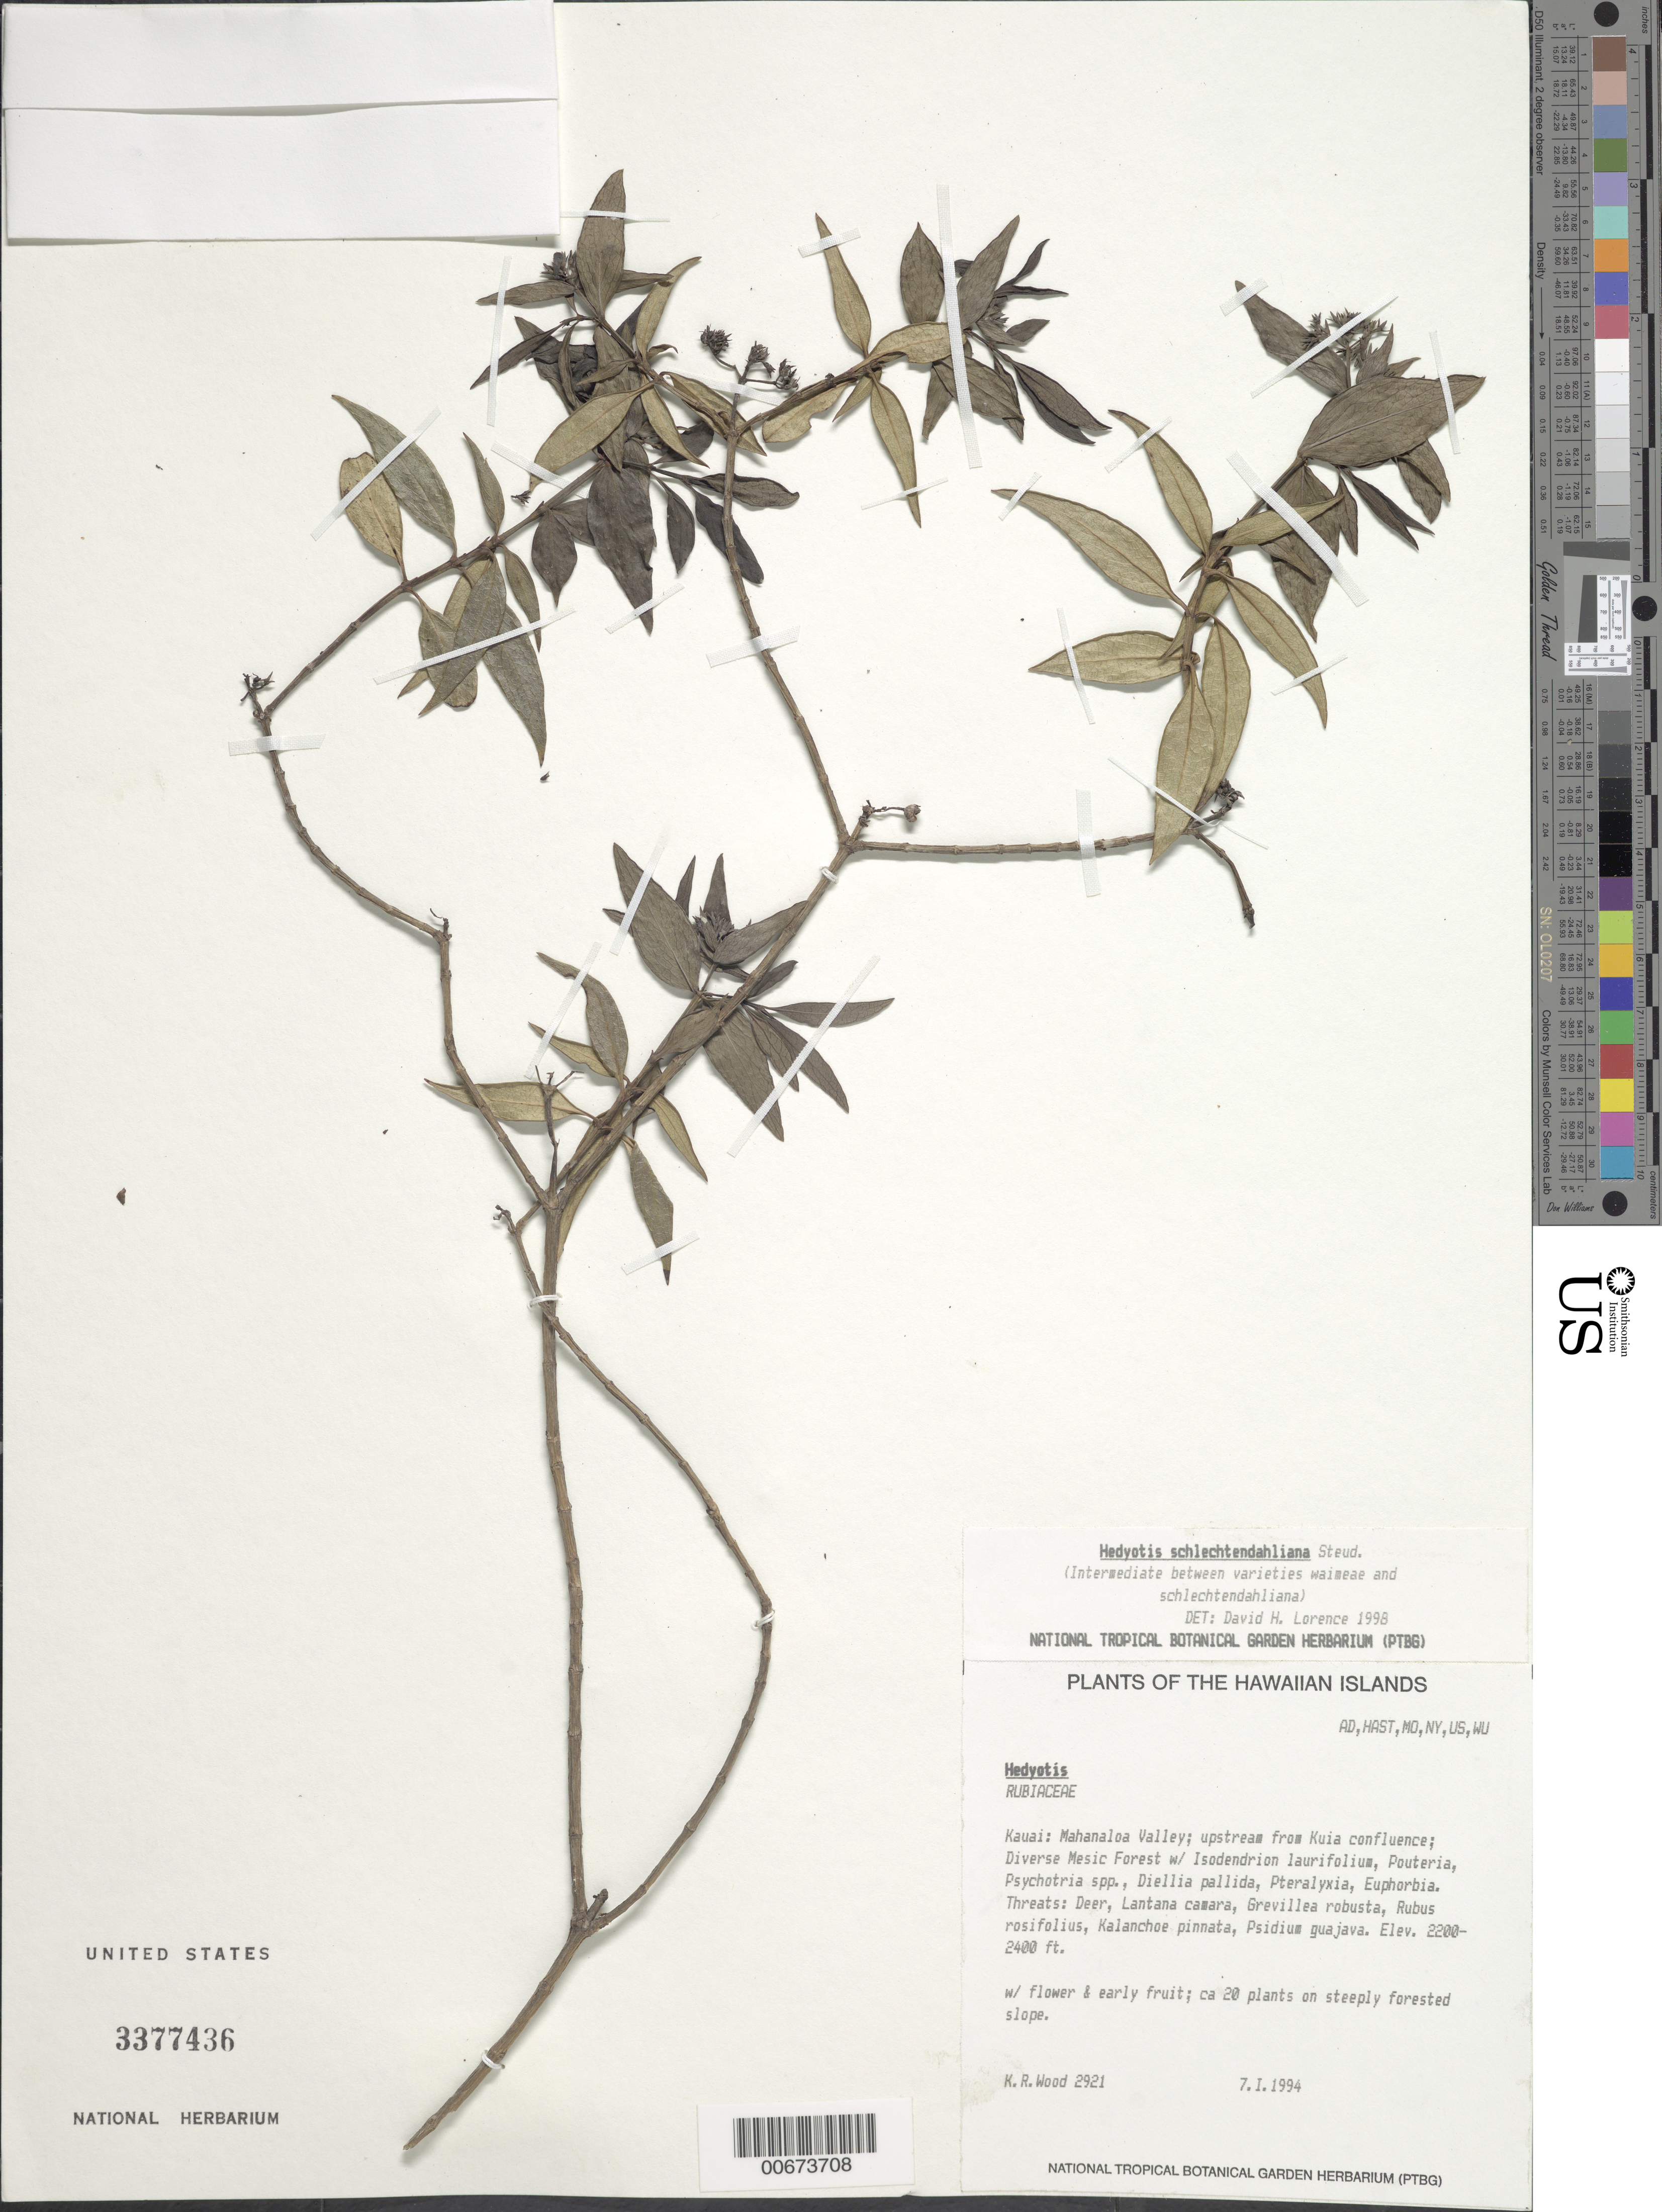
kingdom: Plantae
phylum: Tracheophyta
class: Magnoliopsida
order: Gentianales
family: Rubiaceae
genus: Kadua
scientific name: Kadua cordata subsp. cordata x K. cordata subsp. waimeae (Wawra) W.L. Wagner & Lorence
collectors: K. R. Wood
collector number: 2921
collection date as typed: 7 Jan 1994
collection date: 1994-01-07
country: United States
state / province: Hawaii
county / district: Kauai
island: Kaua'i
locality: Mahanaloa Valley; upstream from Kuia confluence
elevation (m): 732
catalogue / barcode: US 3377436